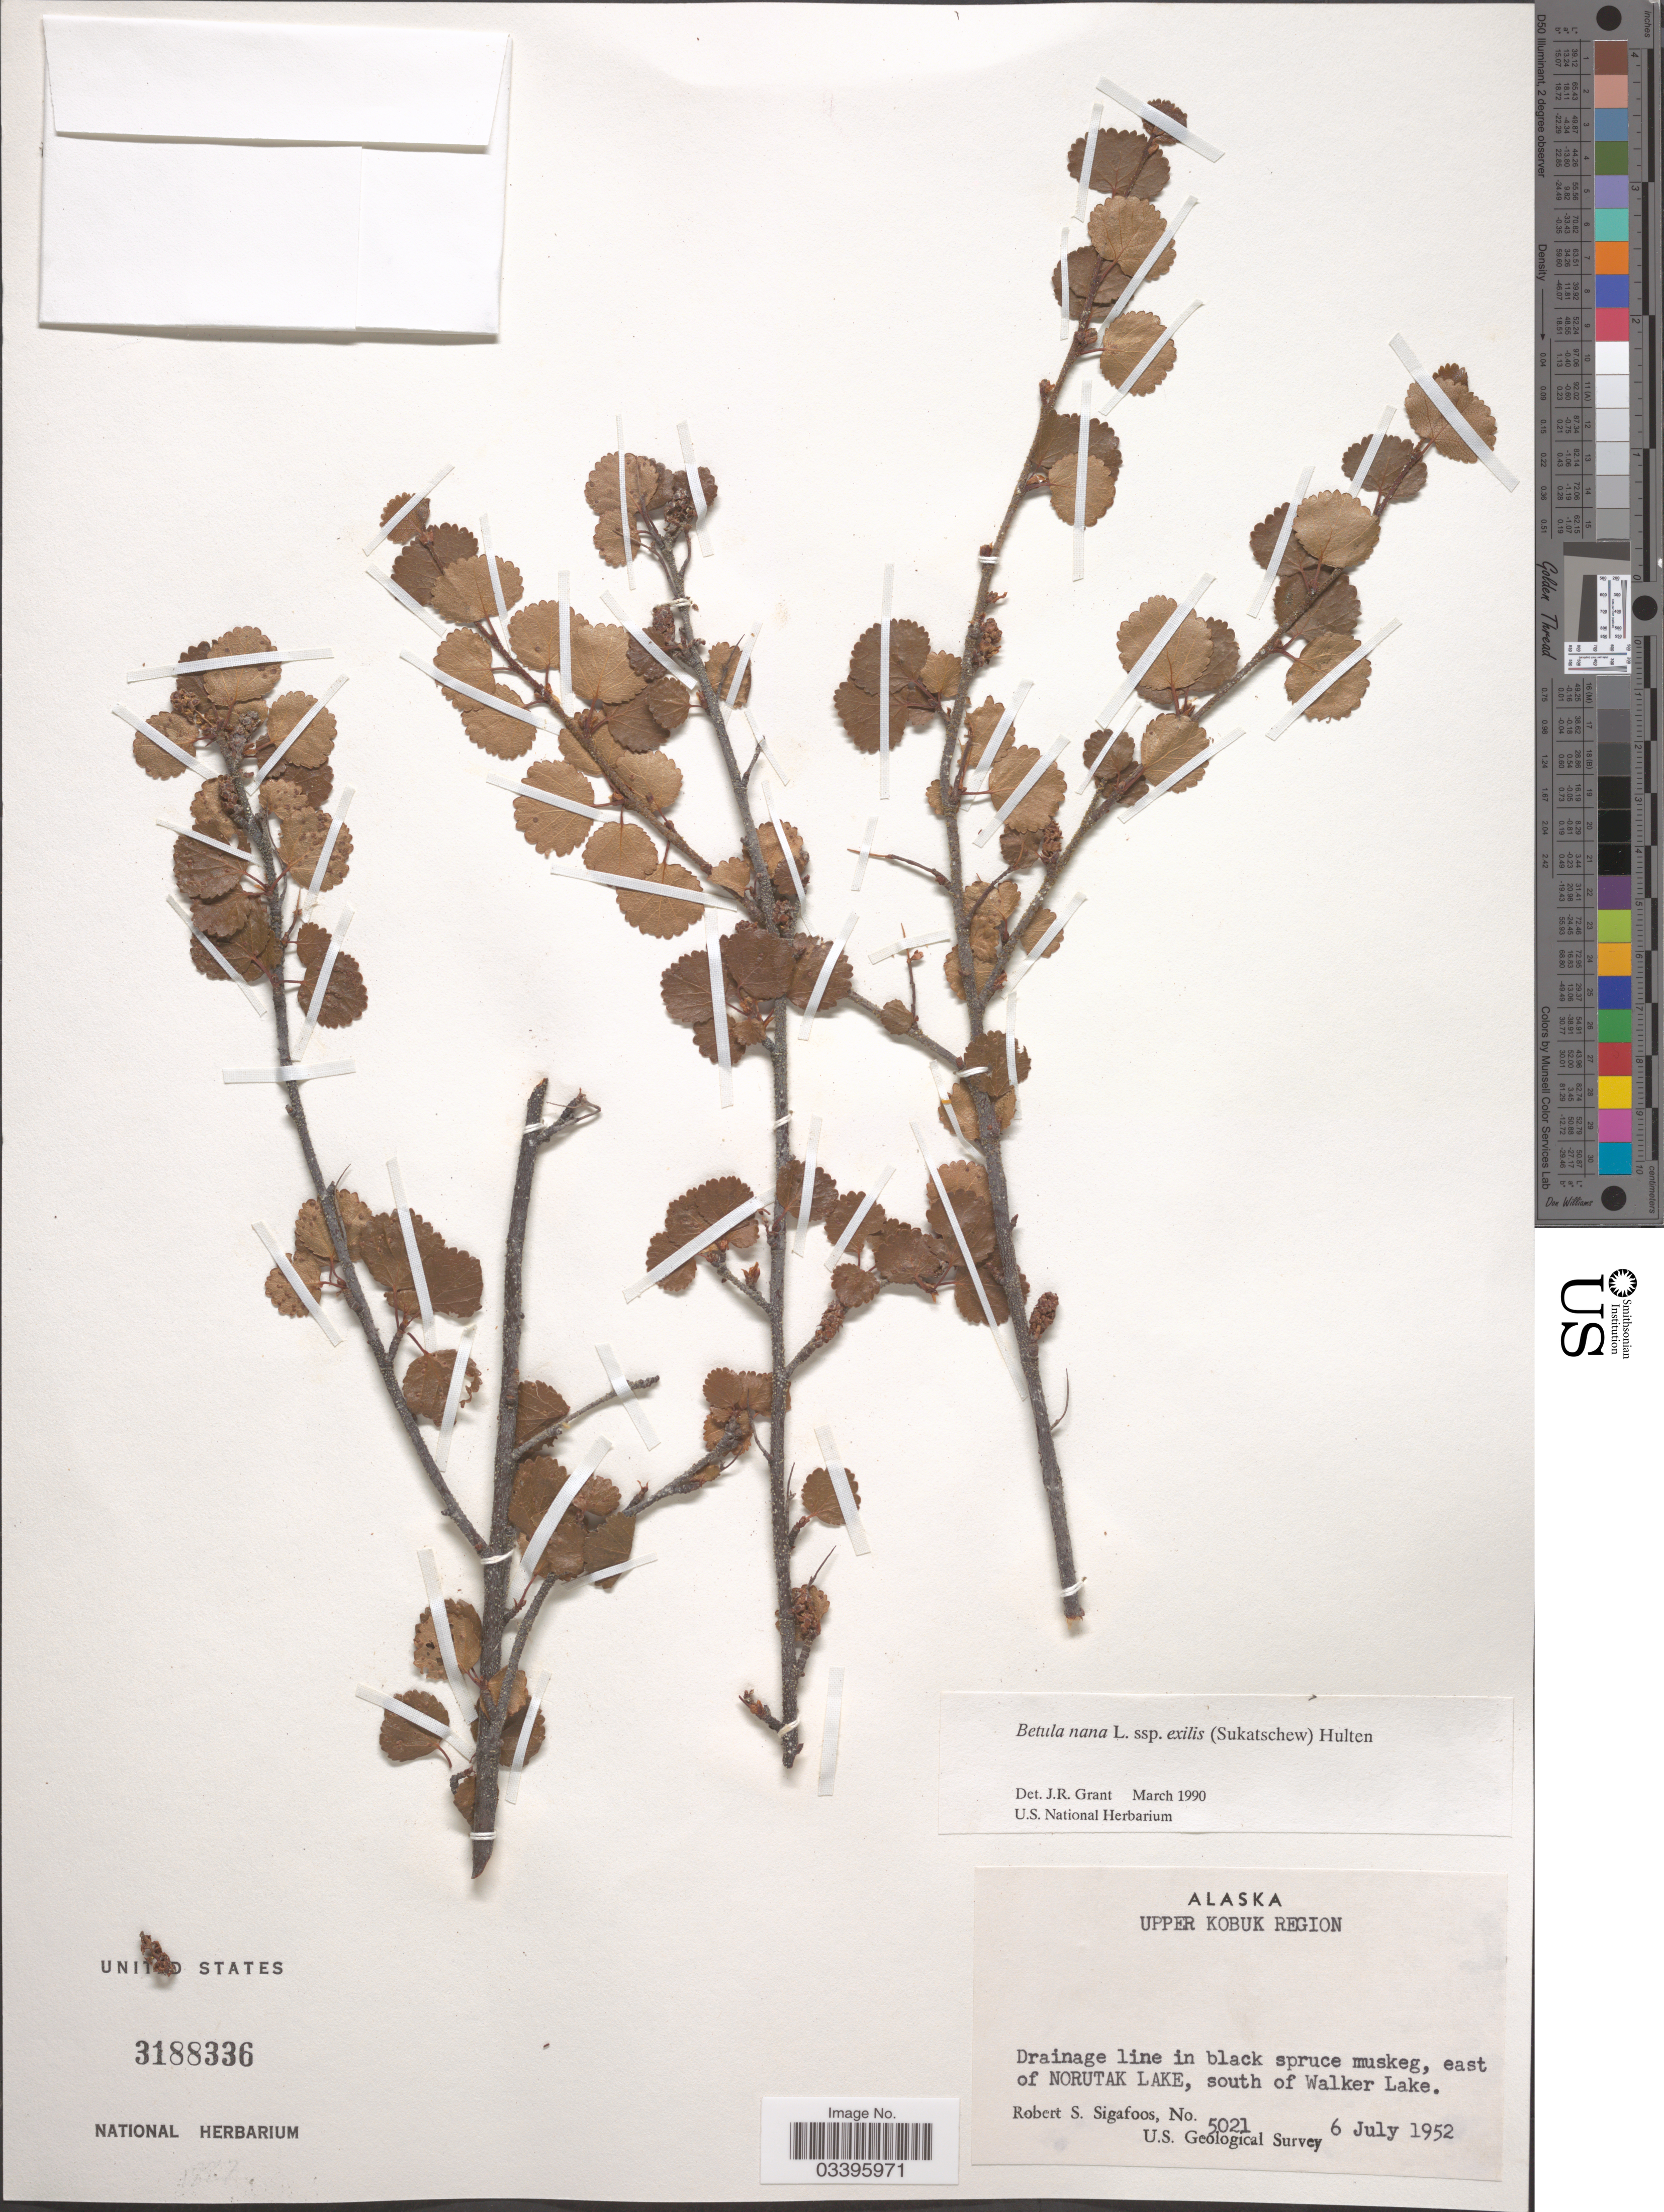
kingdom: Plantae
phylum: Tracheophyta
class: Magnoliopsida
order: Fagales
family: Betulaceae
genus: Betula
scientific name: Betula nana subsp. exilis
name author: L.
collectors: R. Sigafoos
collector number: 5021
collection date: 1952-07-06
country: United States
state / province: Alaska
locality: Upper Kobuk Region. Drainage line in black spruce muskeg, east of Norutak Lake, south of Walker Lake.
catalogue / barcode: US 3188336